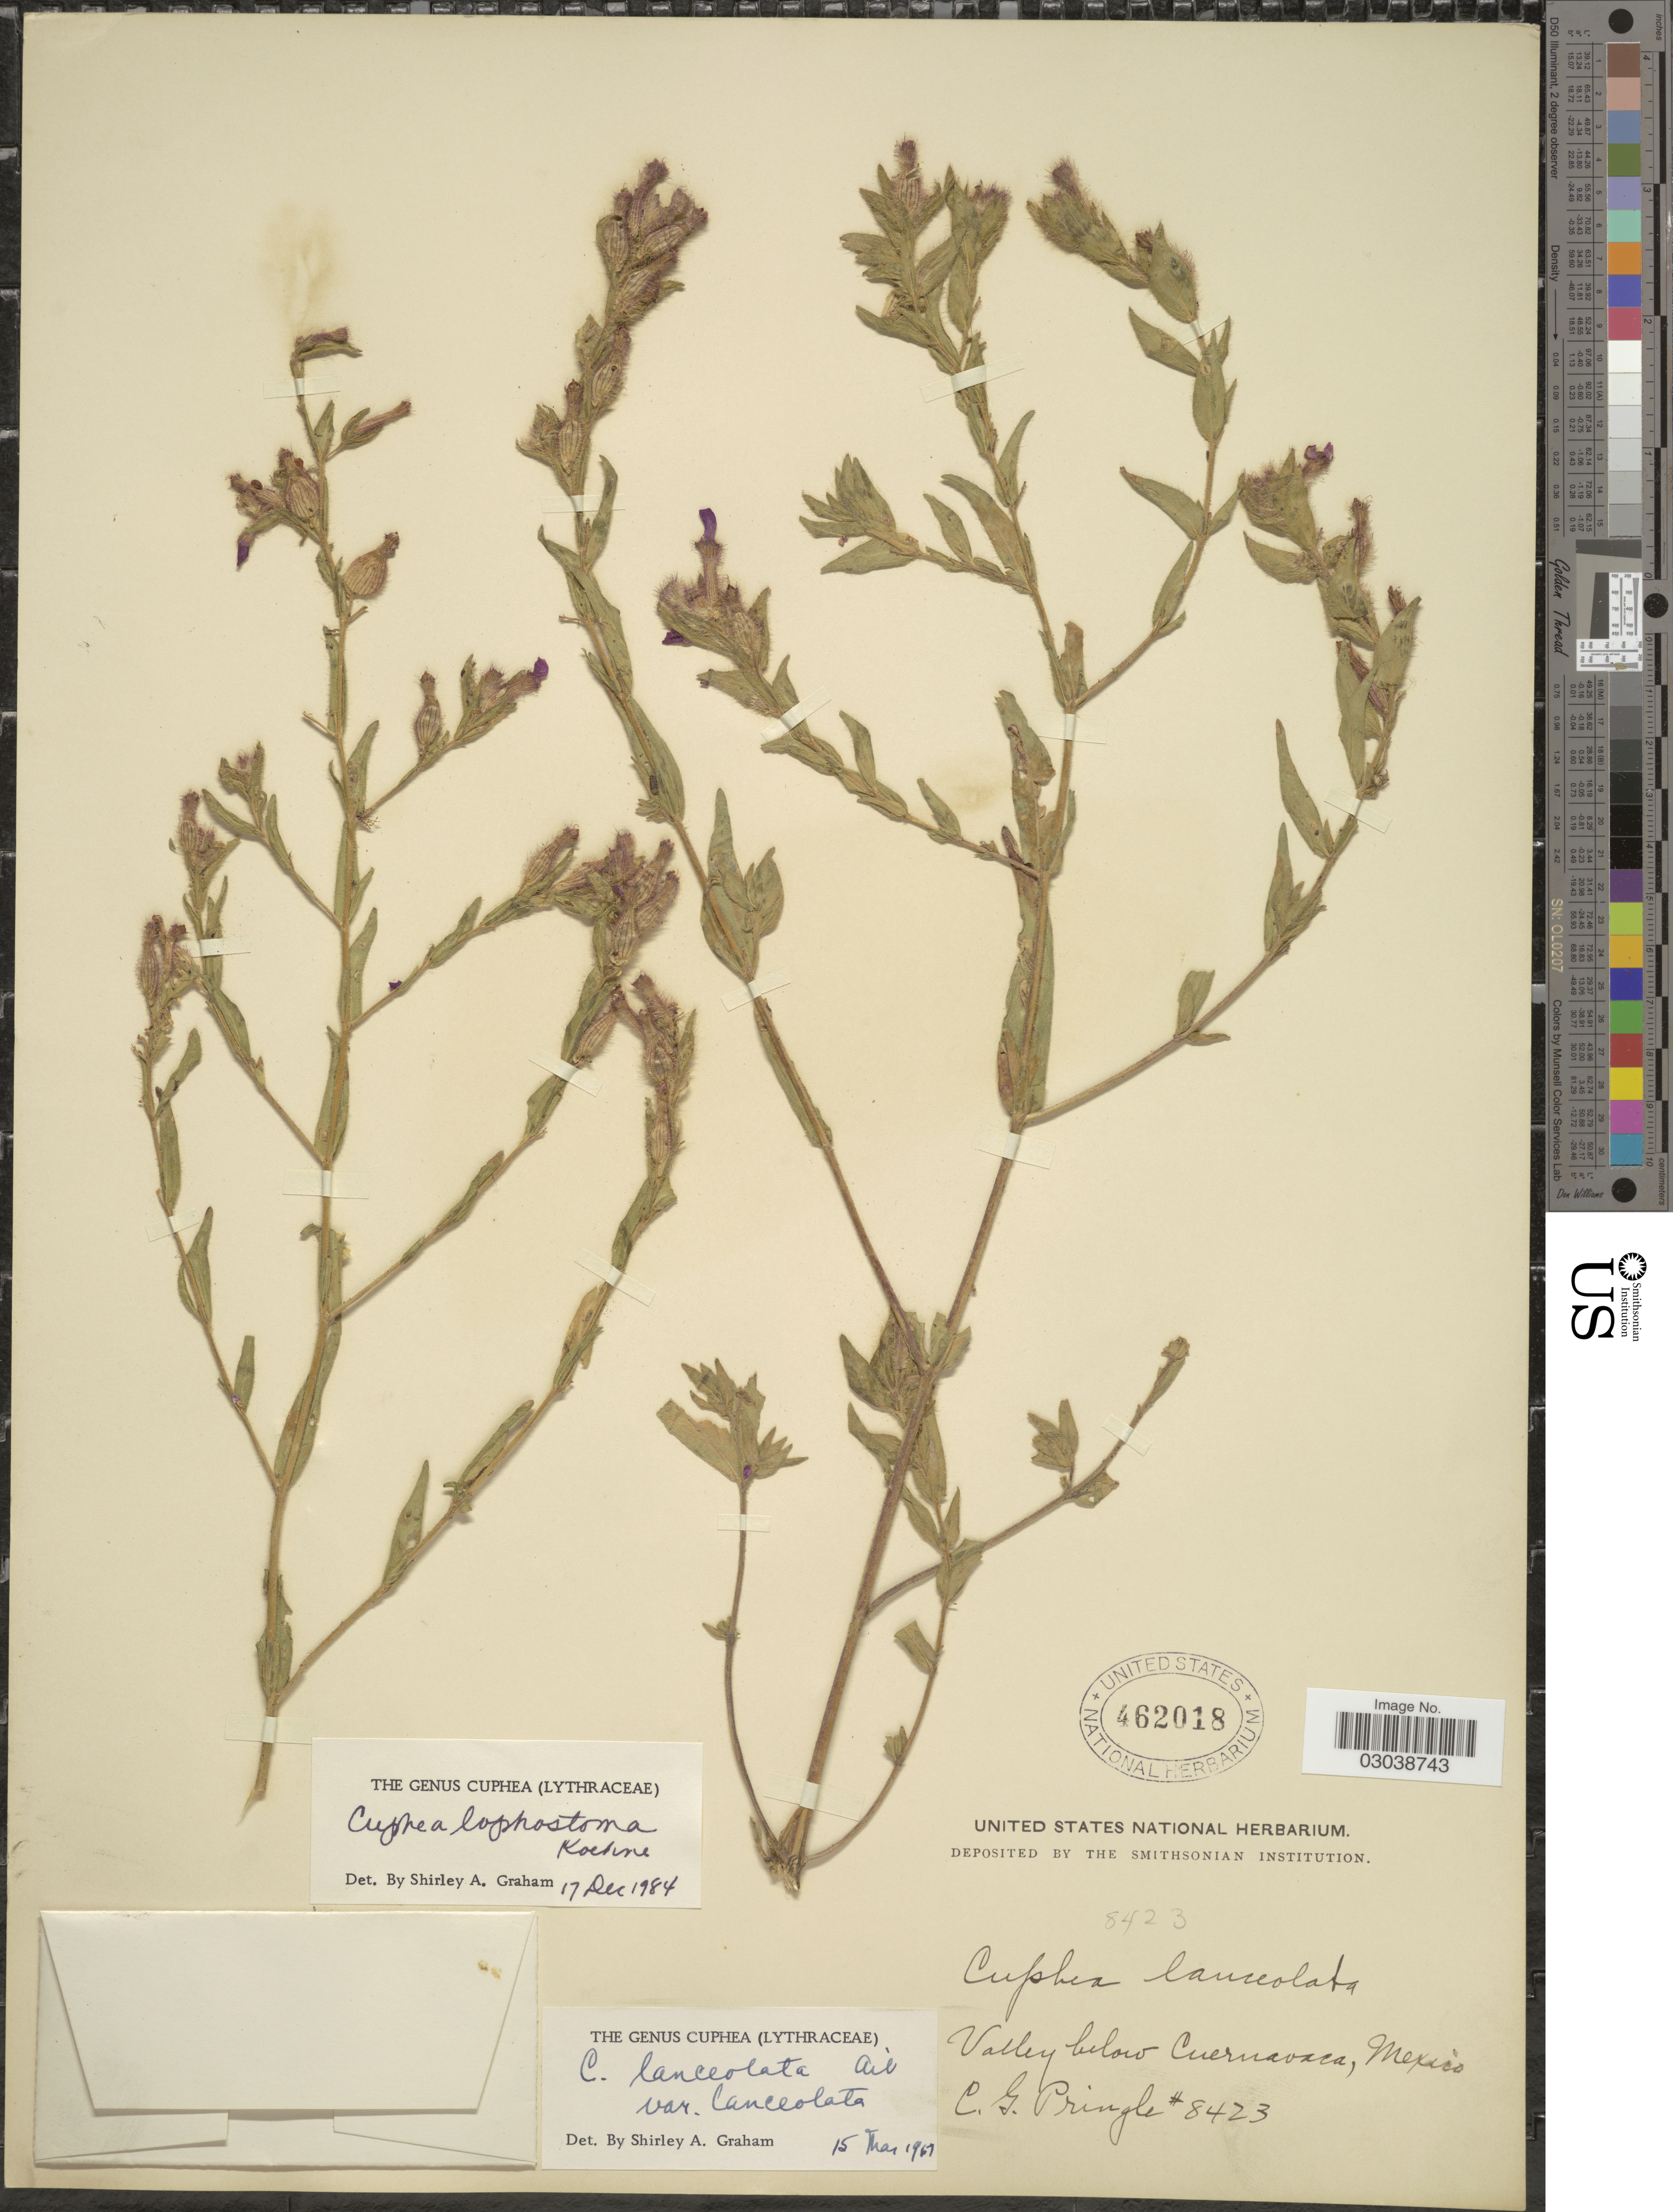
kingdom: Plantae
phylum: Tracheophyta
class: Magnoliopsida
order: Myrtales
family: Lythraceae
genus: Cuphea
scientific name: Cuphea lophostoma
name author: Koehne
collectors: C. G. Pringle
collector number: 8423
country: Mexico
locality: Valley below Cuernavaca.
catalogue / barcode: US 462018